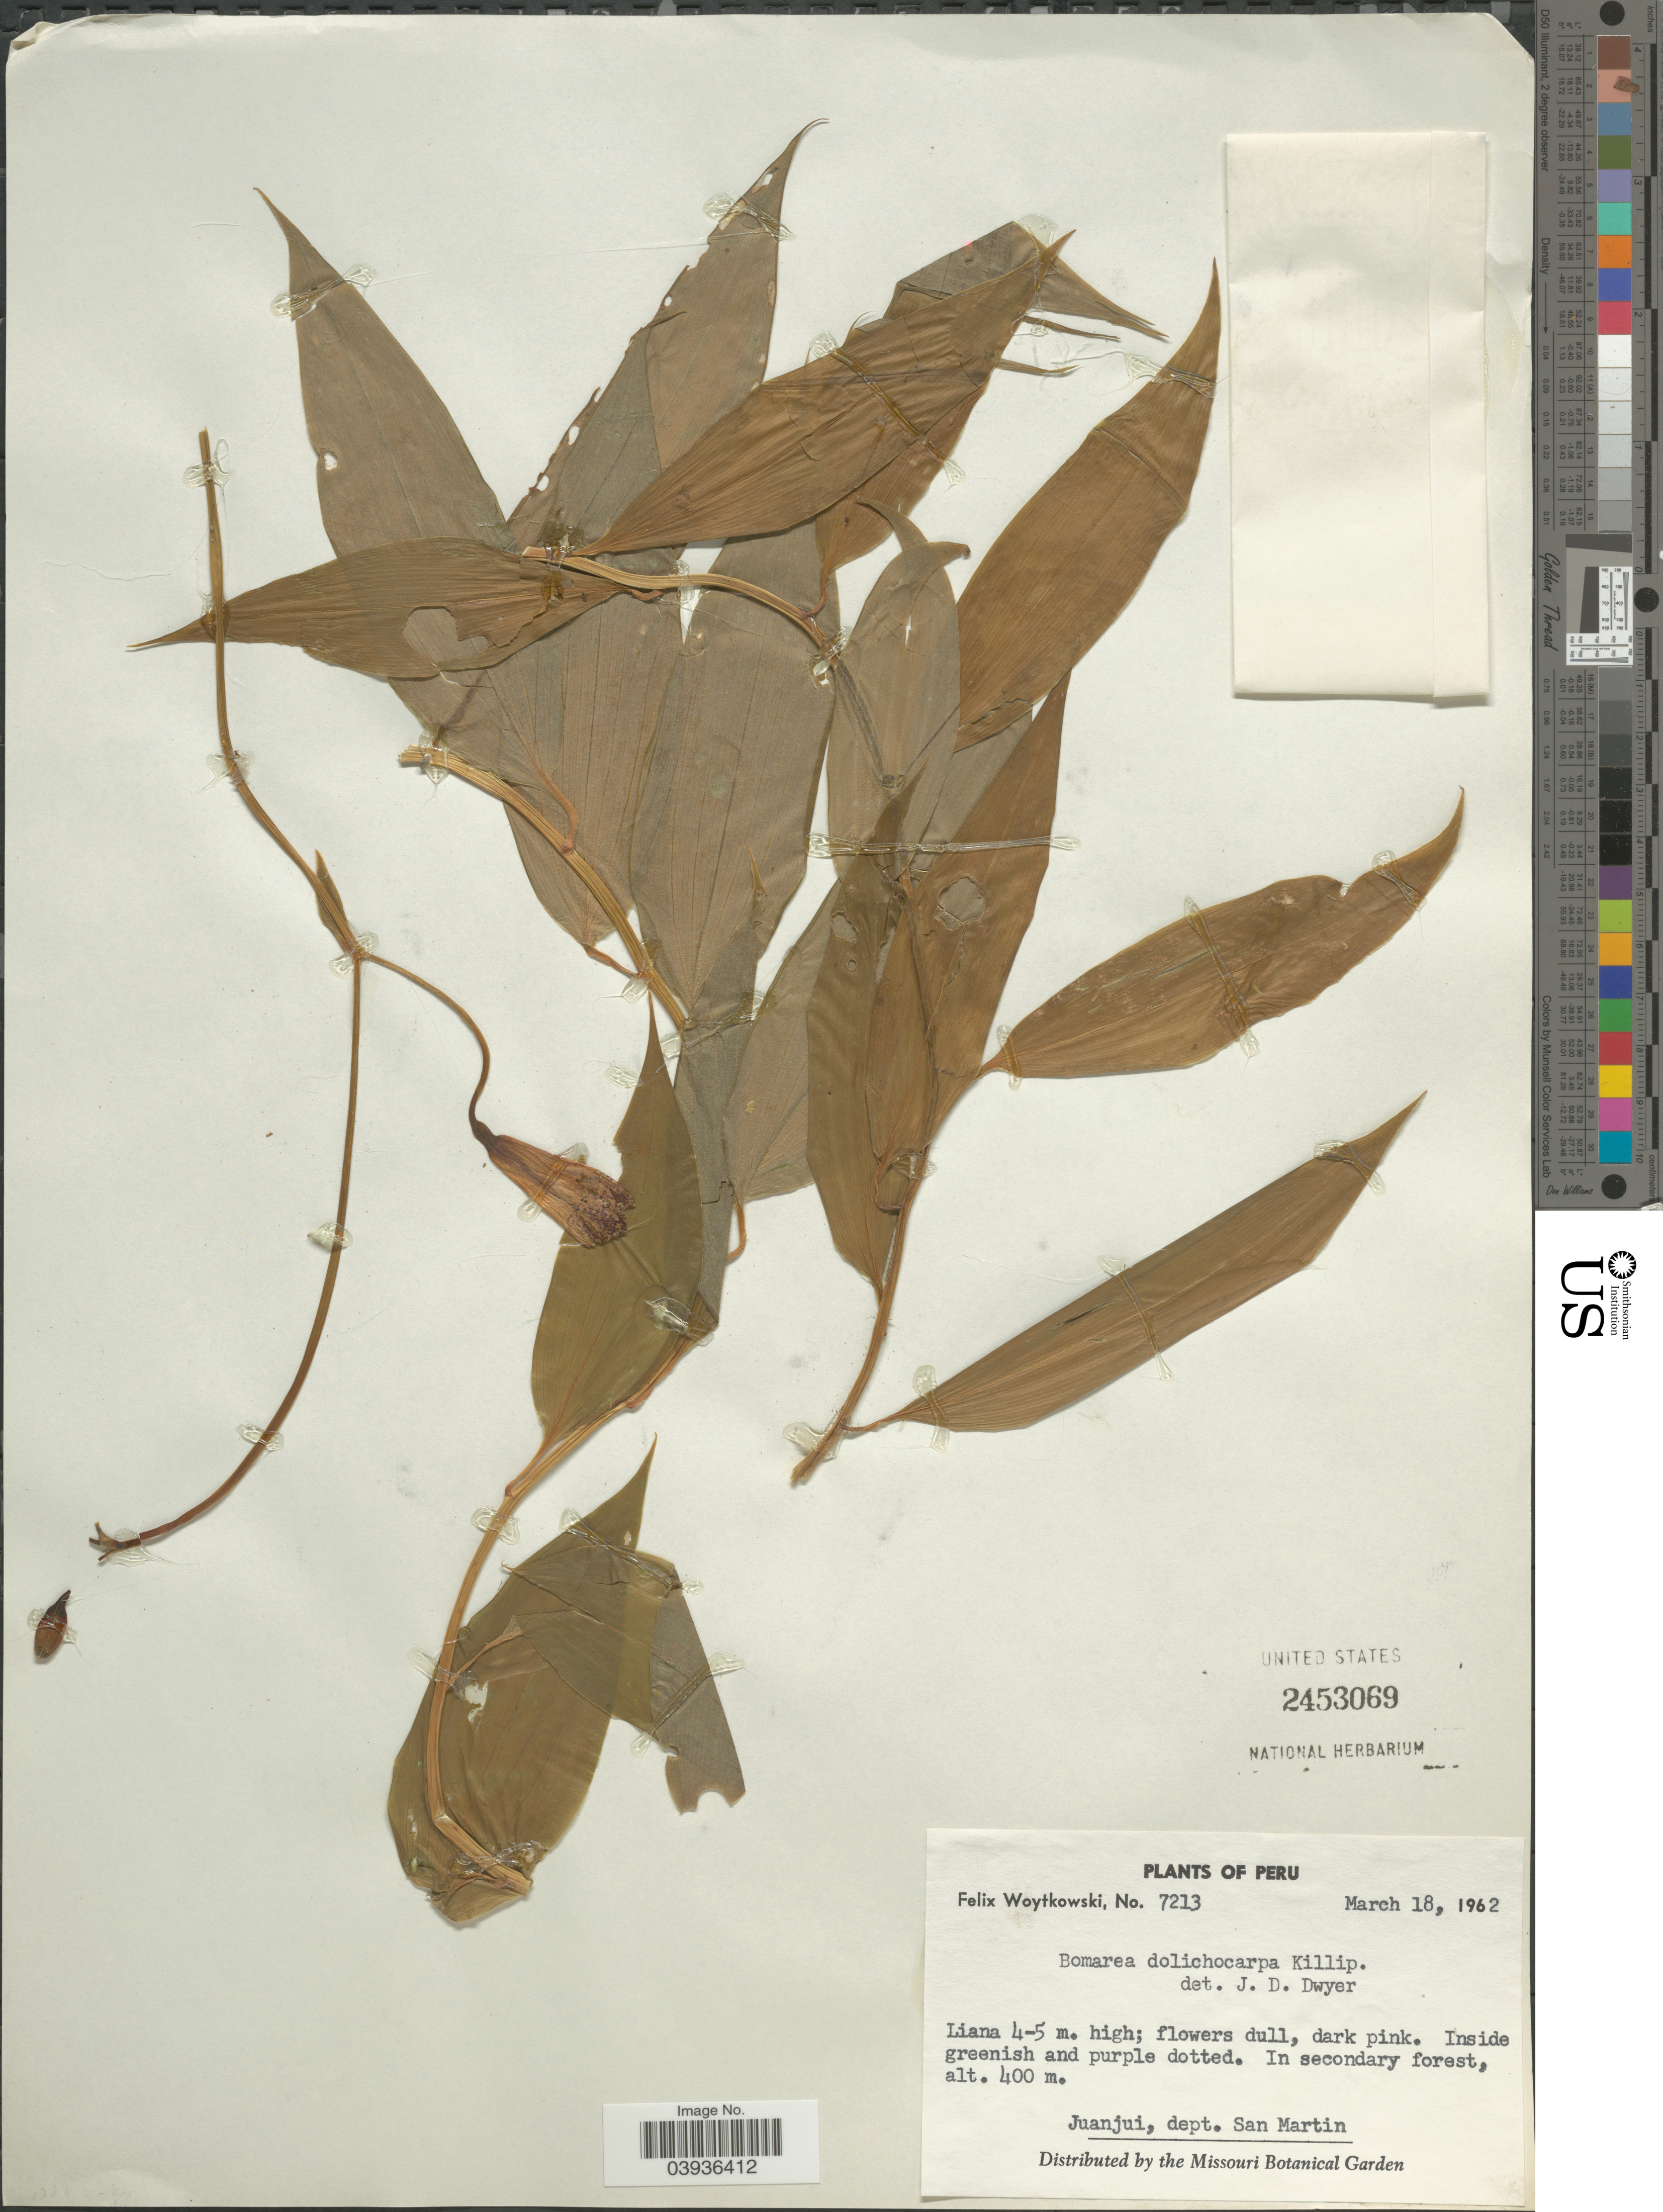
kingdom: Plantae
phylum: Tracheophyta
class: Liliopsida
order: Liliales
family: Alstroemeriaceae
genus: Bomarea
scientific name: Bomarea dolichocarpa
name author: Killip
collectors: F. Woytkowski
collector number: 7213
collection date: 1962-03-18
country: Peru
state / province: San Martín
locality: Juanjui, dept. San Martin.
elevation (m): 400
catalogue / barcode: US 2453069